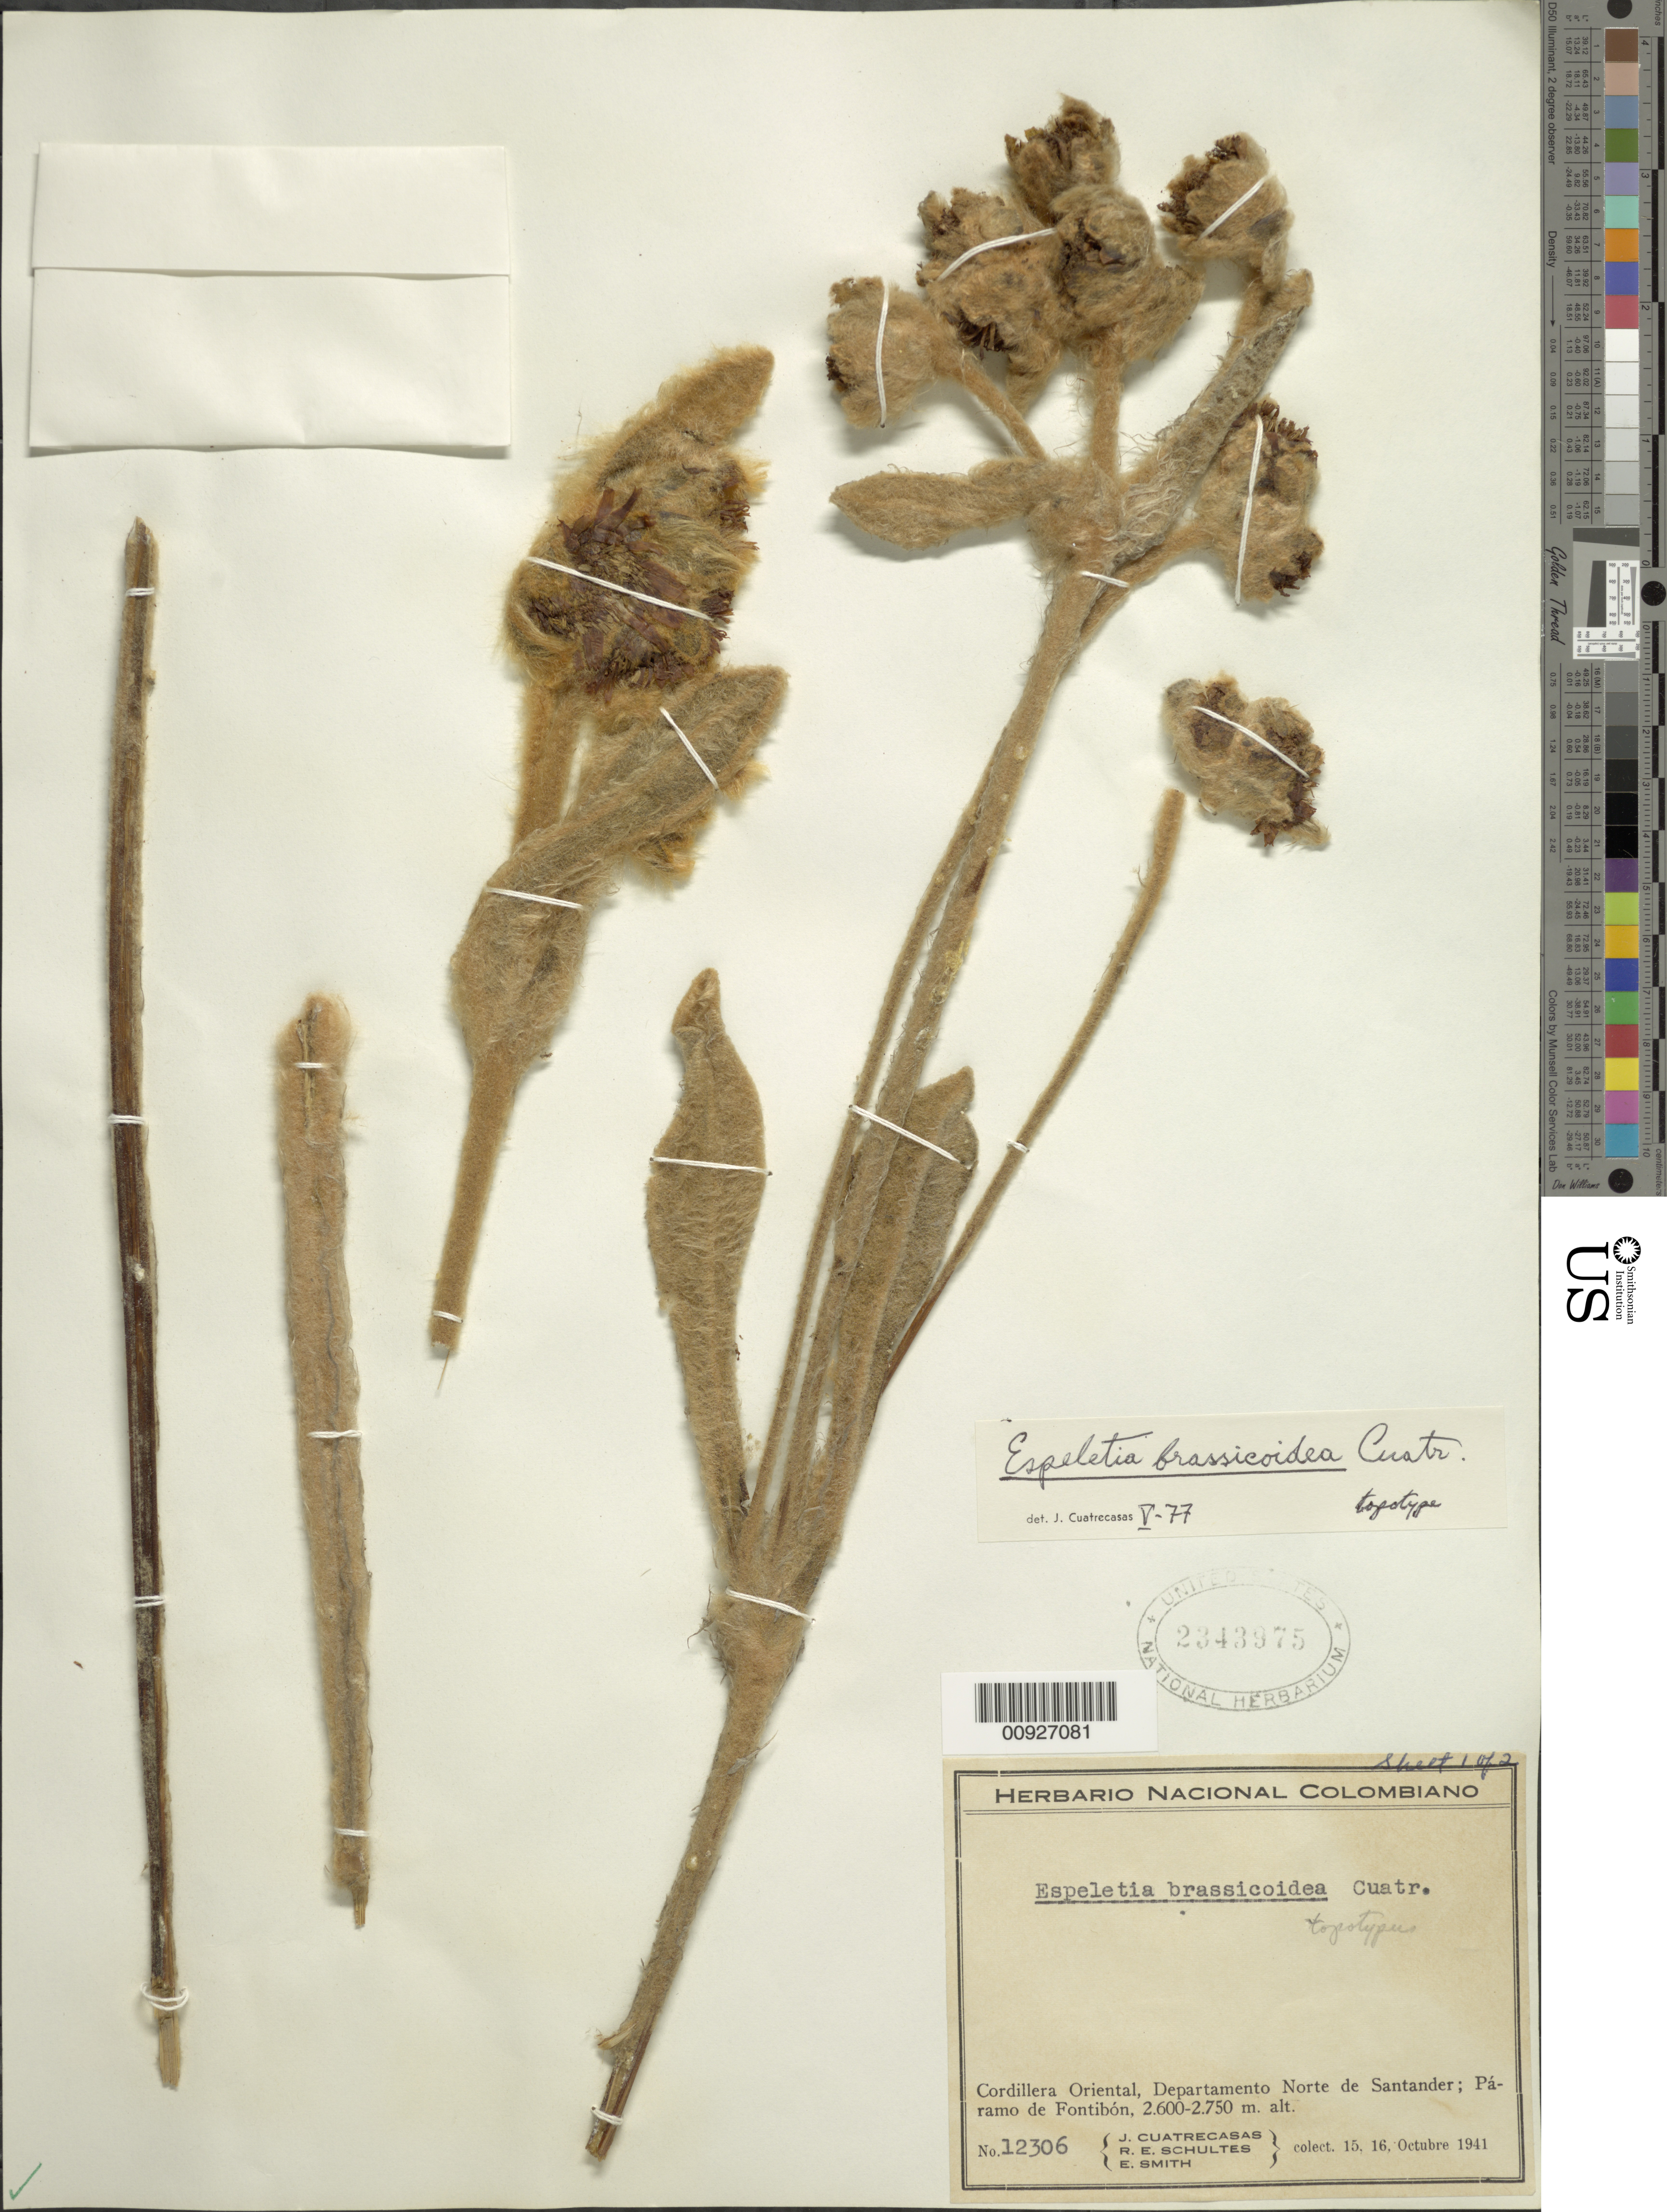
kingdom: Plantae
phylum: Tracheophyta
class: Magnoliopsida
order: Asterales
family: Asteraceae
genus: Espeletia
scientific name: Espeletia brassicoidea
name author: Cuatrec.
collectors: J. Cuatrecasas, R. E. Schultes & C. E. Smith Jr.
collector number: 12306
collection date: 1941-10-15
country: Colombia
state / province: Norte de Santander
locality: P. de Fontibón. Cordillera Oriental, Páramo de Fontibón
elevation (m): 2600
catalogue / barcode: US 2343975